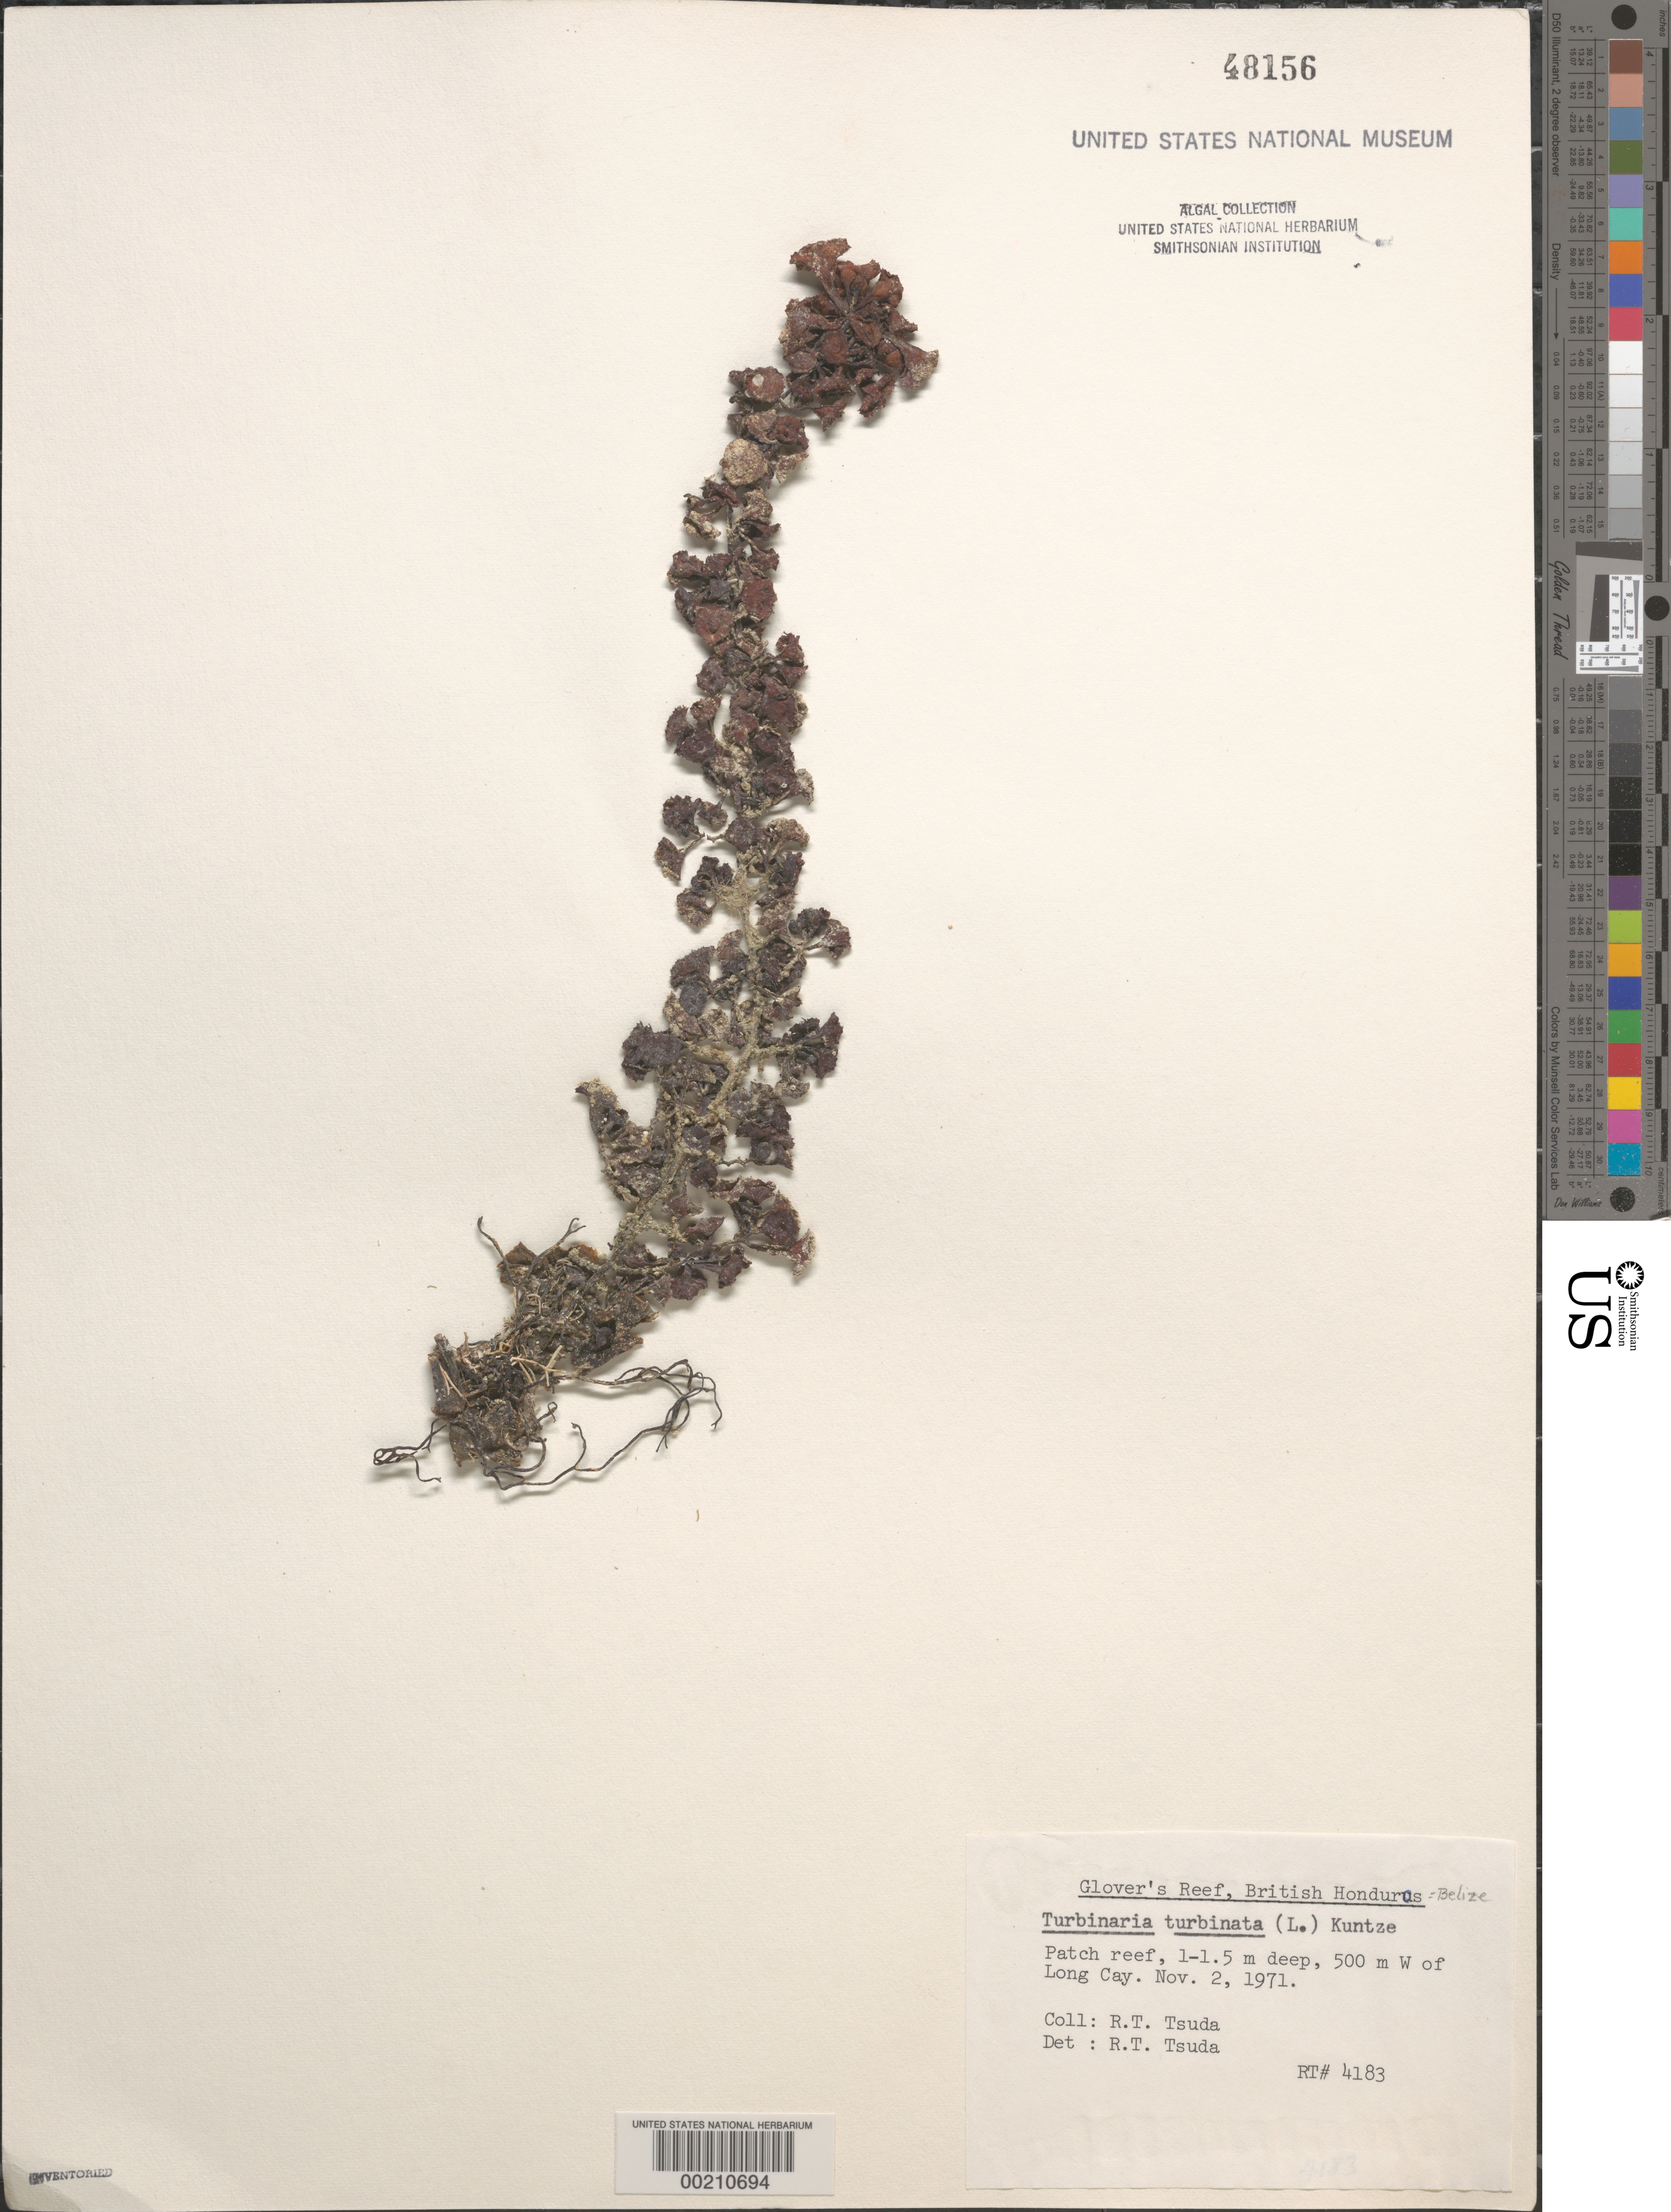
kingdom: Chromista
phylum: Ochrophyta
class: Phaeophyceae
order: Fucales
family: Sargassaceae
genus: Turbinaria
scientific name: Turbinaria turbinata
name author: (L.) Kuntze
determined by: Tsuda, R. T.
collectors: R. Tsuda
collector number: Rt 4183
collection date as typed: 02 Nov 1971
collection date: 1971-11-02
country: Belize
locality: Glover's Reef, W of Long Cay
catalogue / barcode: US 48156